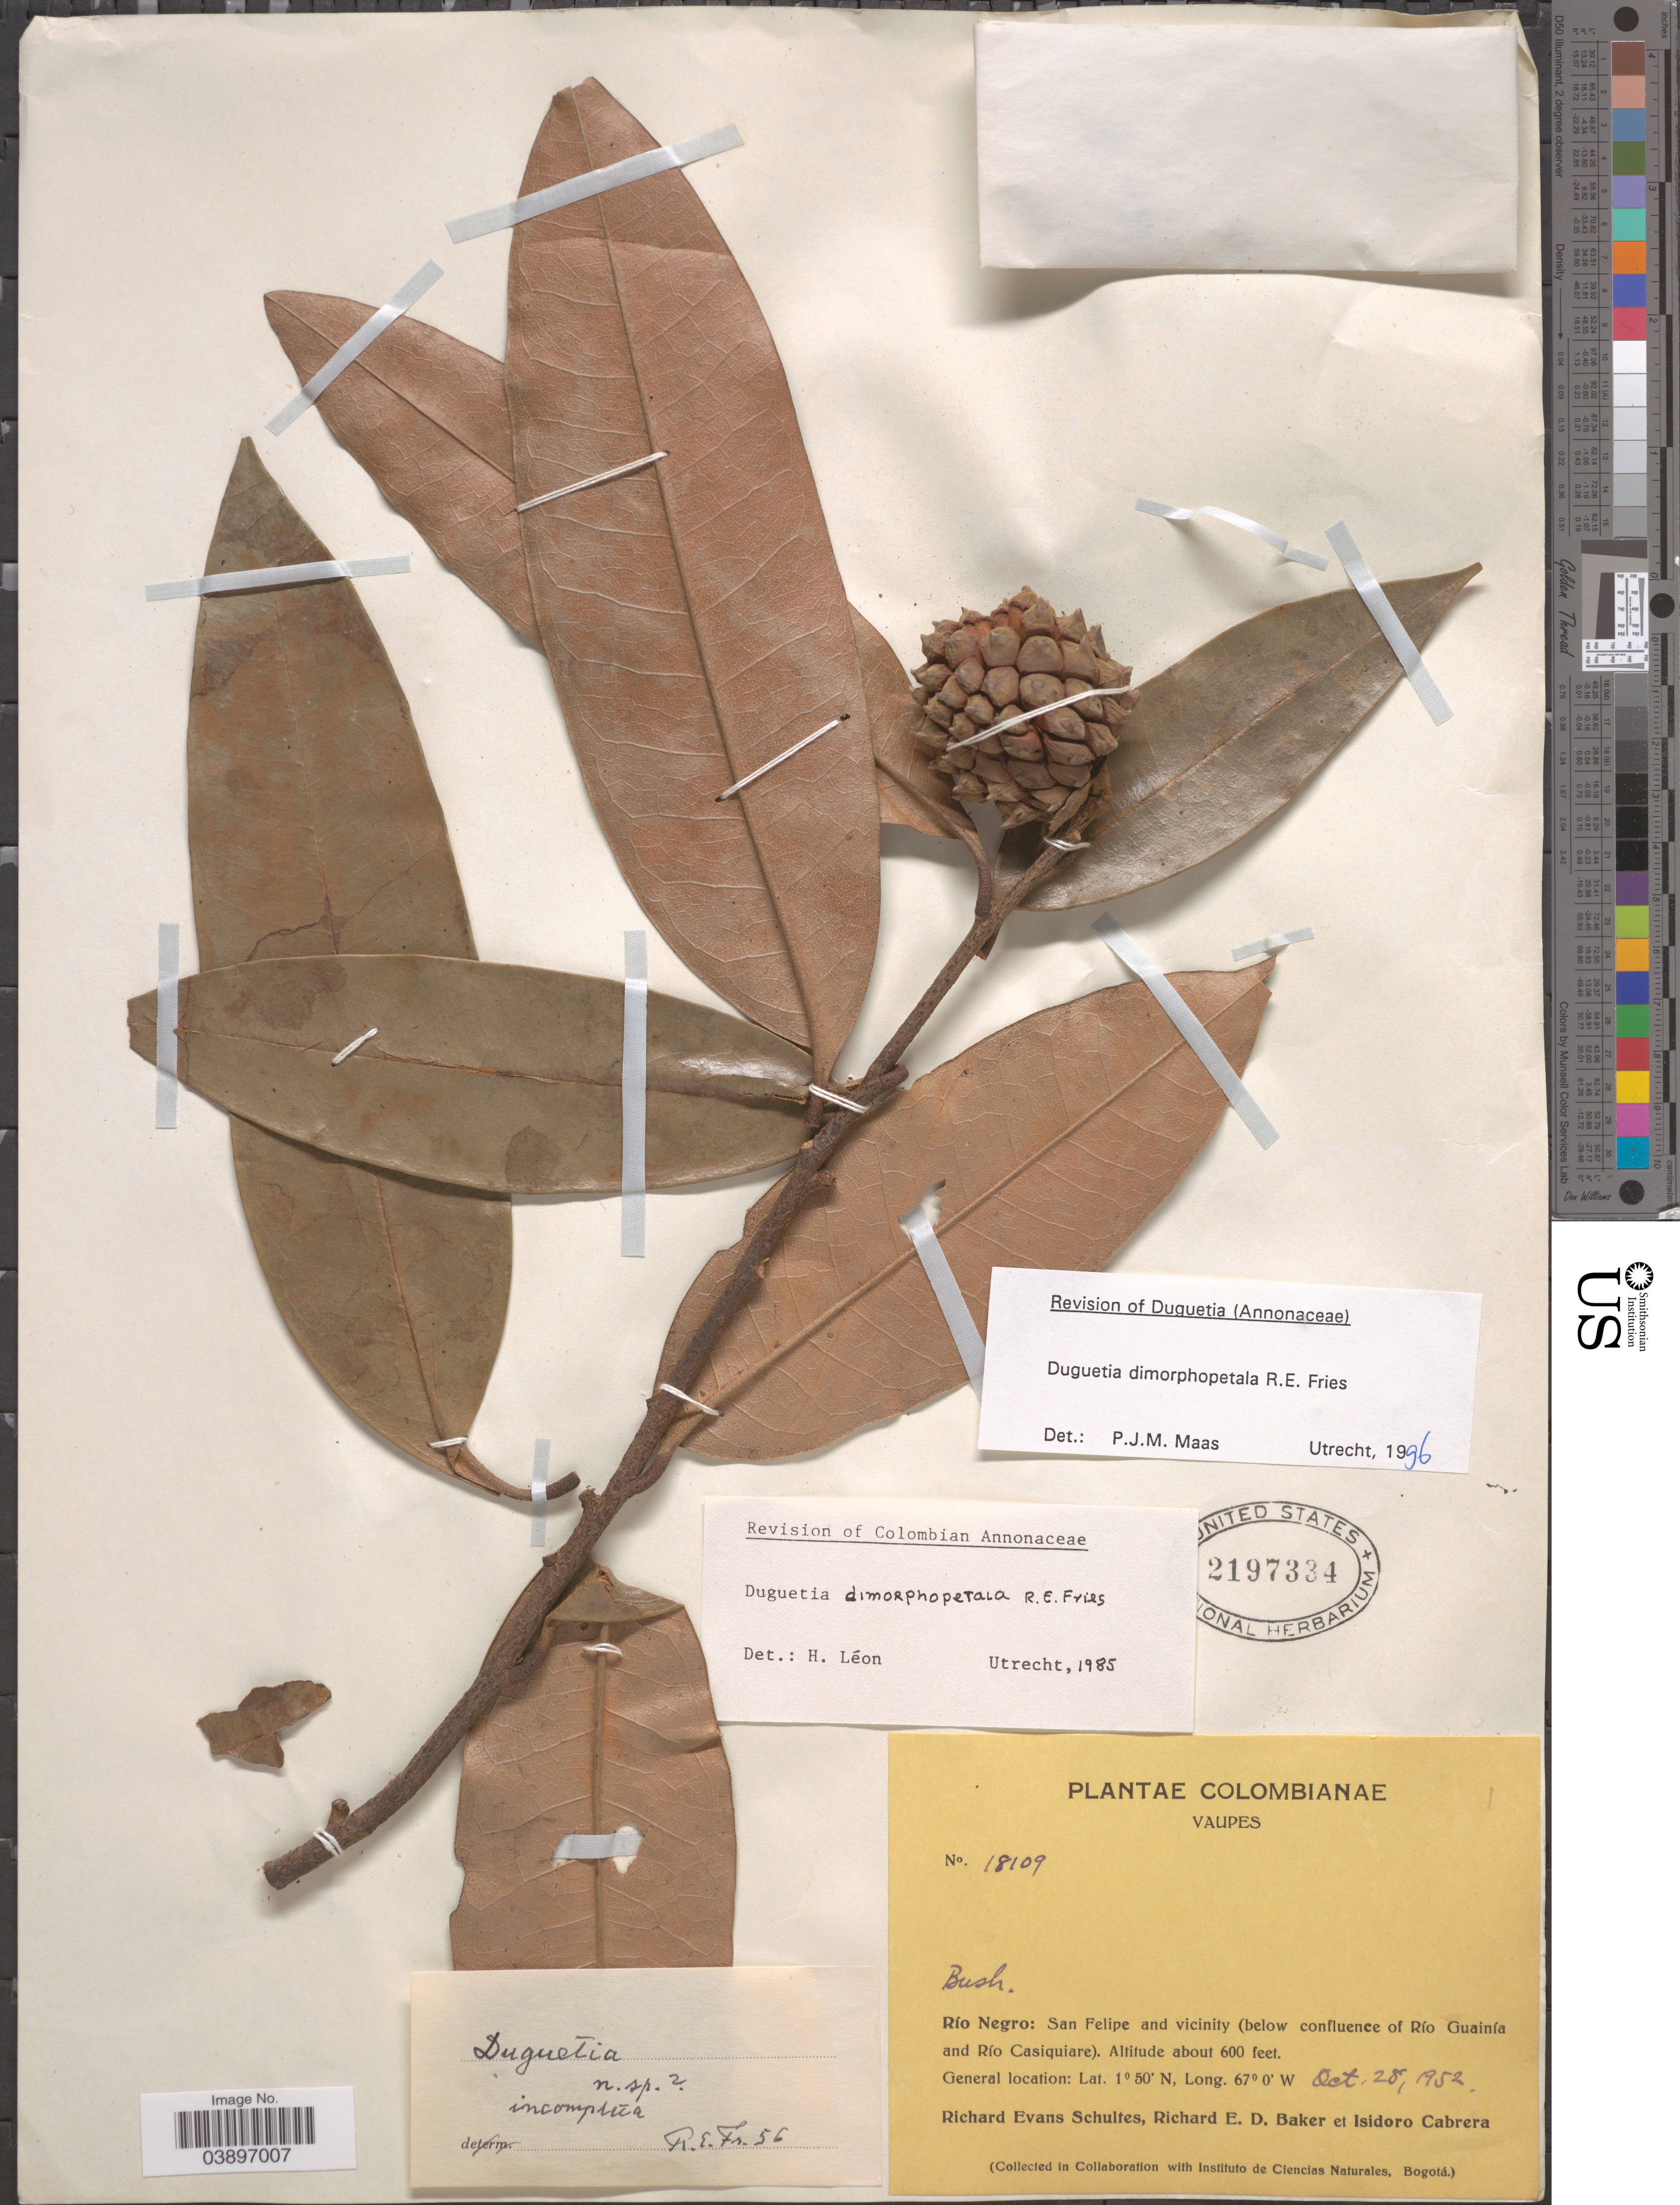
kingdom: Plantae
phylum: Tracheophyta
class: Magnoliopsida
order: Magnoliales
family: Annonaceae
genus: Duguetia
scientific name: Duguetia dimorphopetala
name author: R.E. Fr.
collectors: R. E. Schultes, R. E. D. Baker & I. Cabrera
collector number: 18109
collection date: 1952-10-28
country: Colombia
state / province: Vaupés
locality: Río Negro: San Felipe and vicinity ( below confluence of Río Guainía and Río Casiquiare).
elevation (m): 183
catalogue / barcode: US 2197334